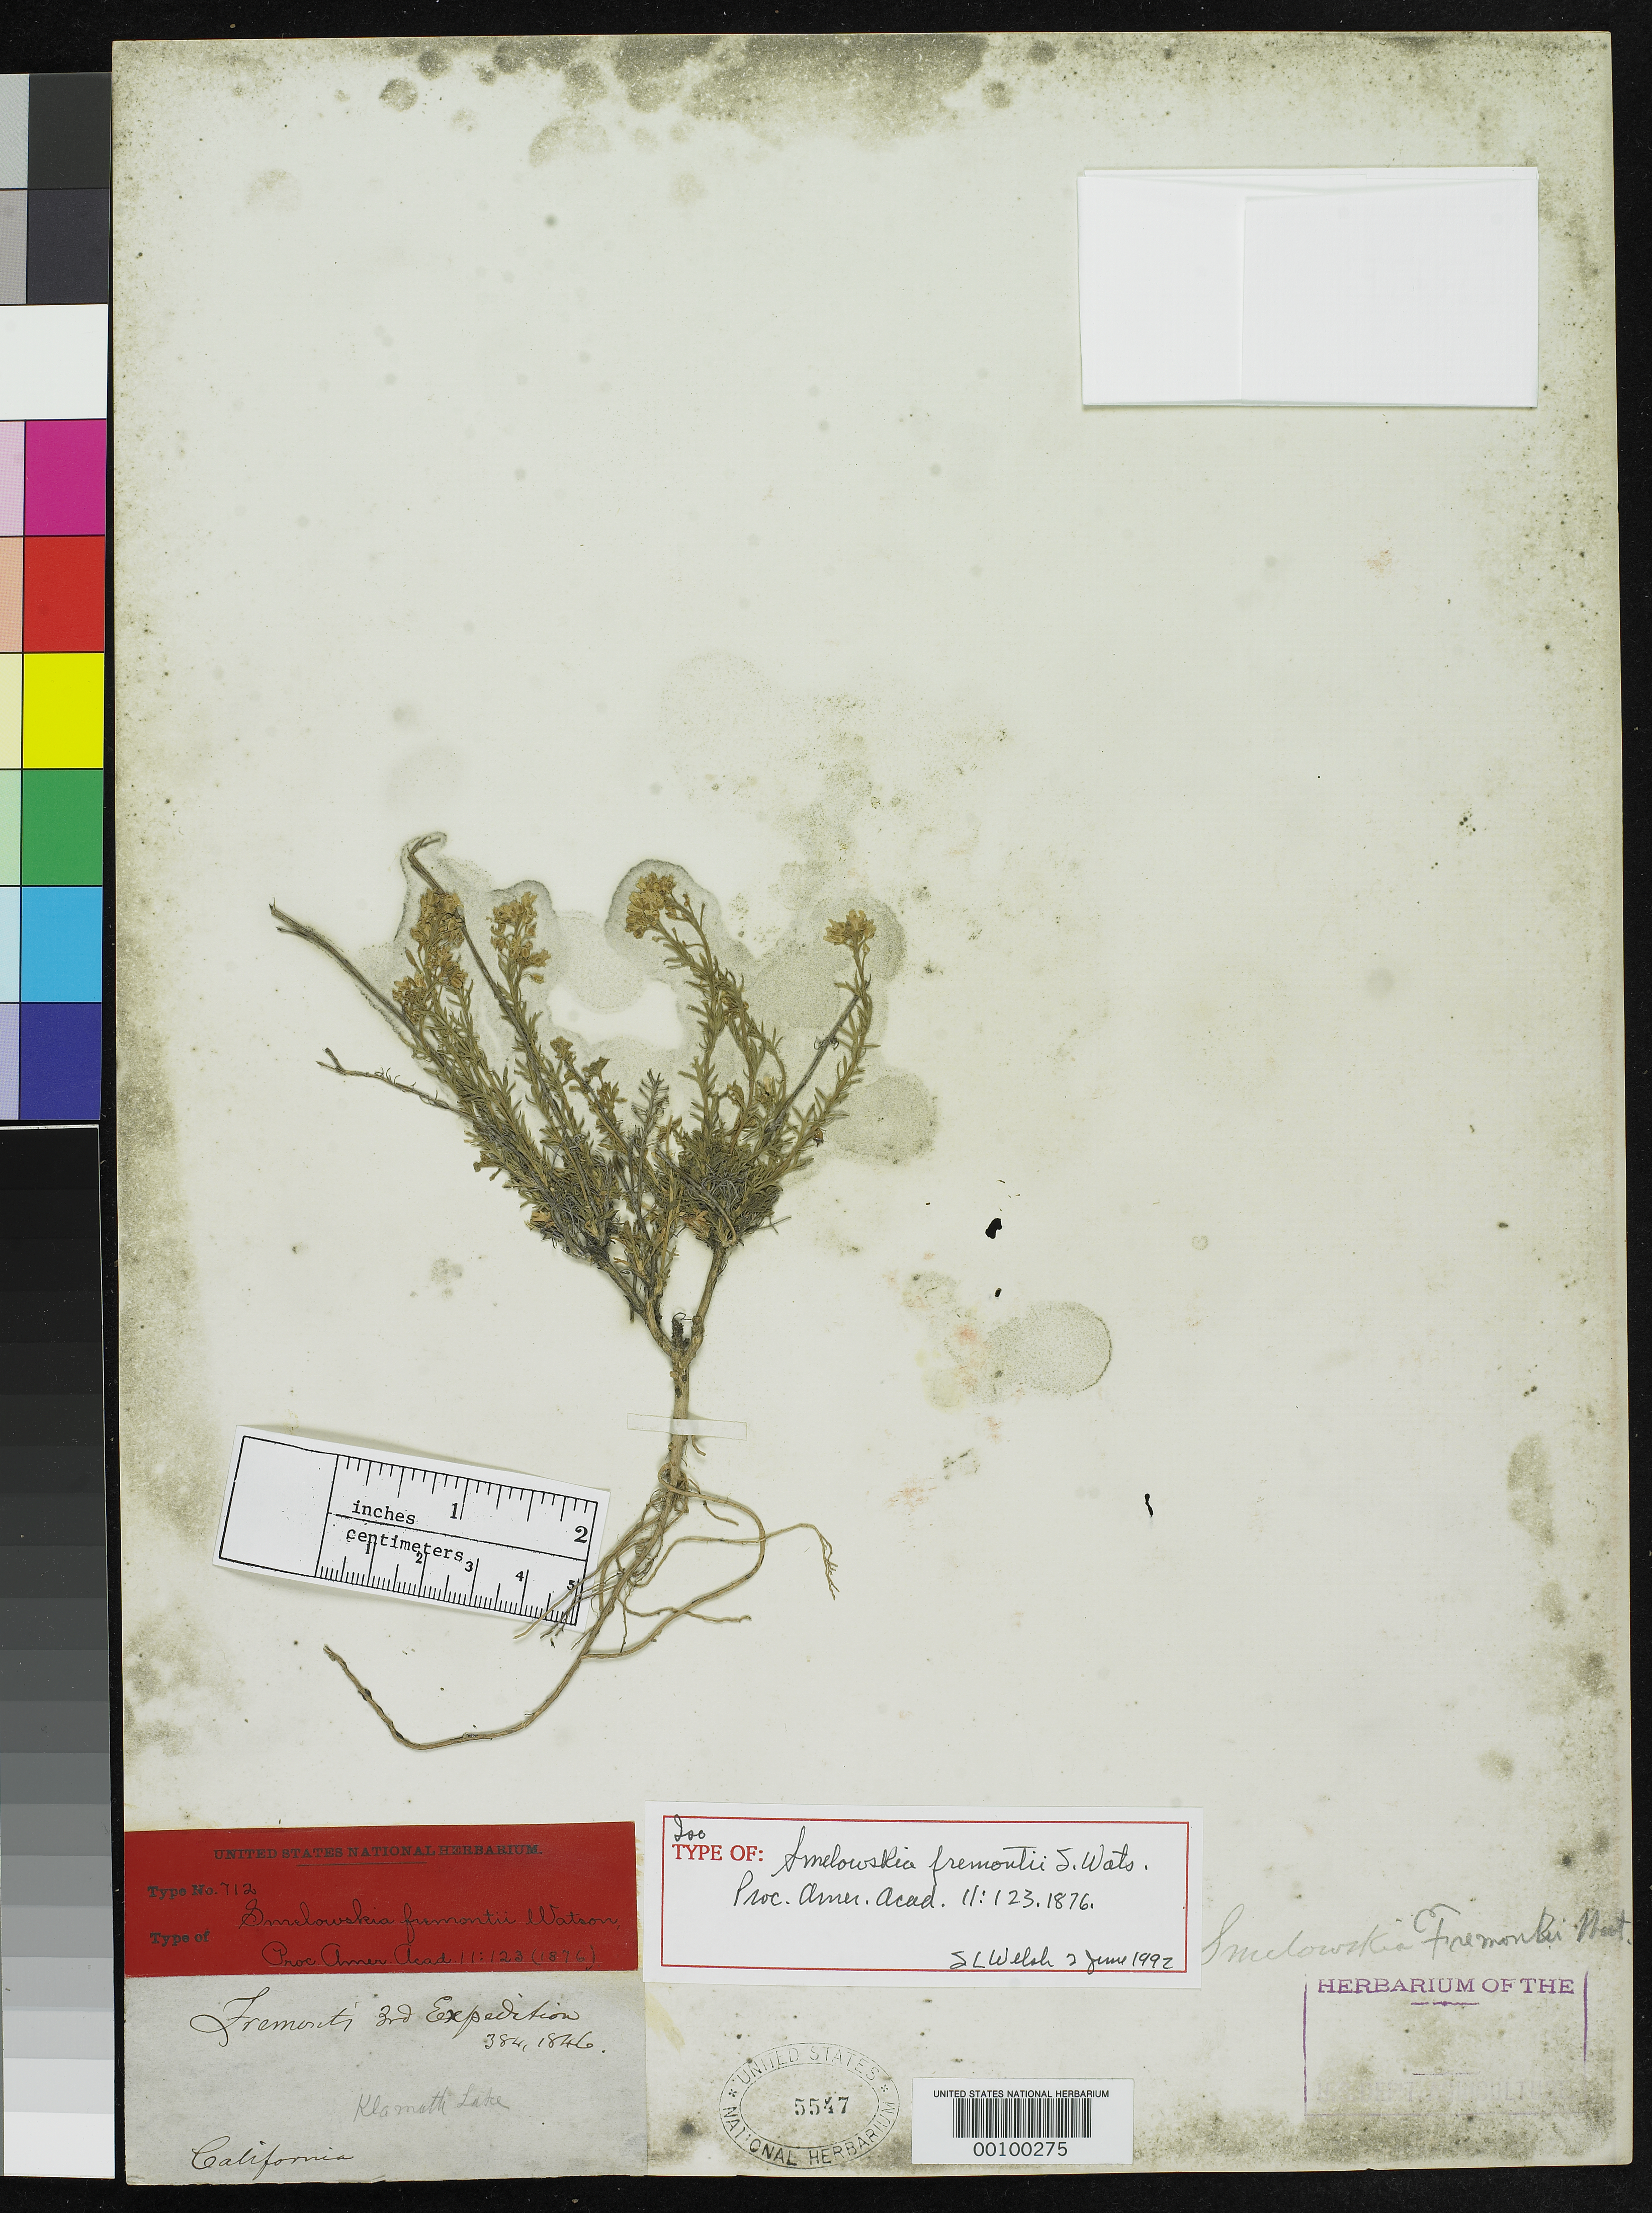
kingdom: Plantae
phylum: Tracheophyta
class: Magnoliopsida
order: Brassicales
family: Brassicaceae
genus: Smelowskia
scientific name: Smelowskia fremontii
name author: S. Watson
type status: Isotype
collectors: J. C. Frémont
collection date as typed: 1846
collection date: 1846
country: United States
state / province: California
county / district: Siskiyou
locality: Near Klamath Lake.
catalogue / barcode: US 5547